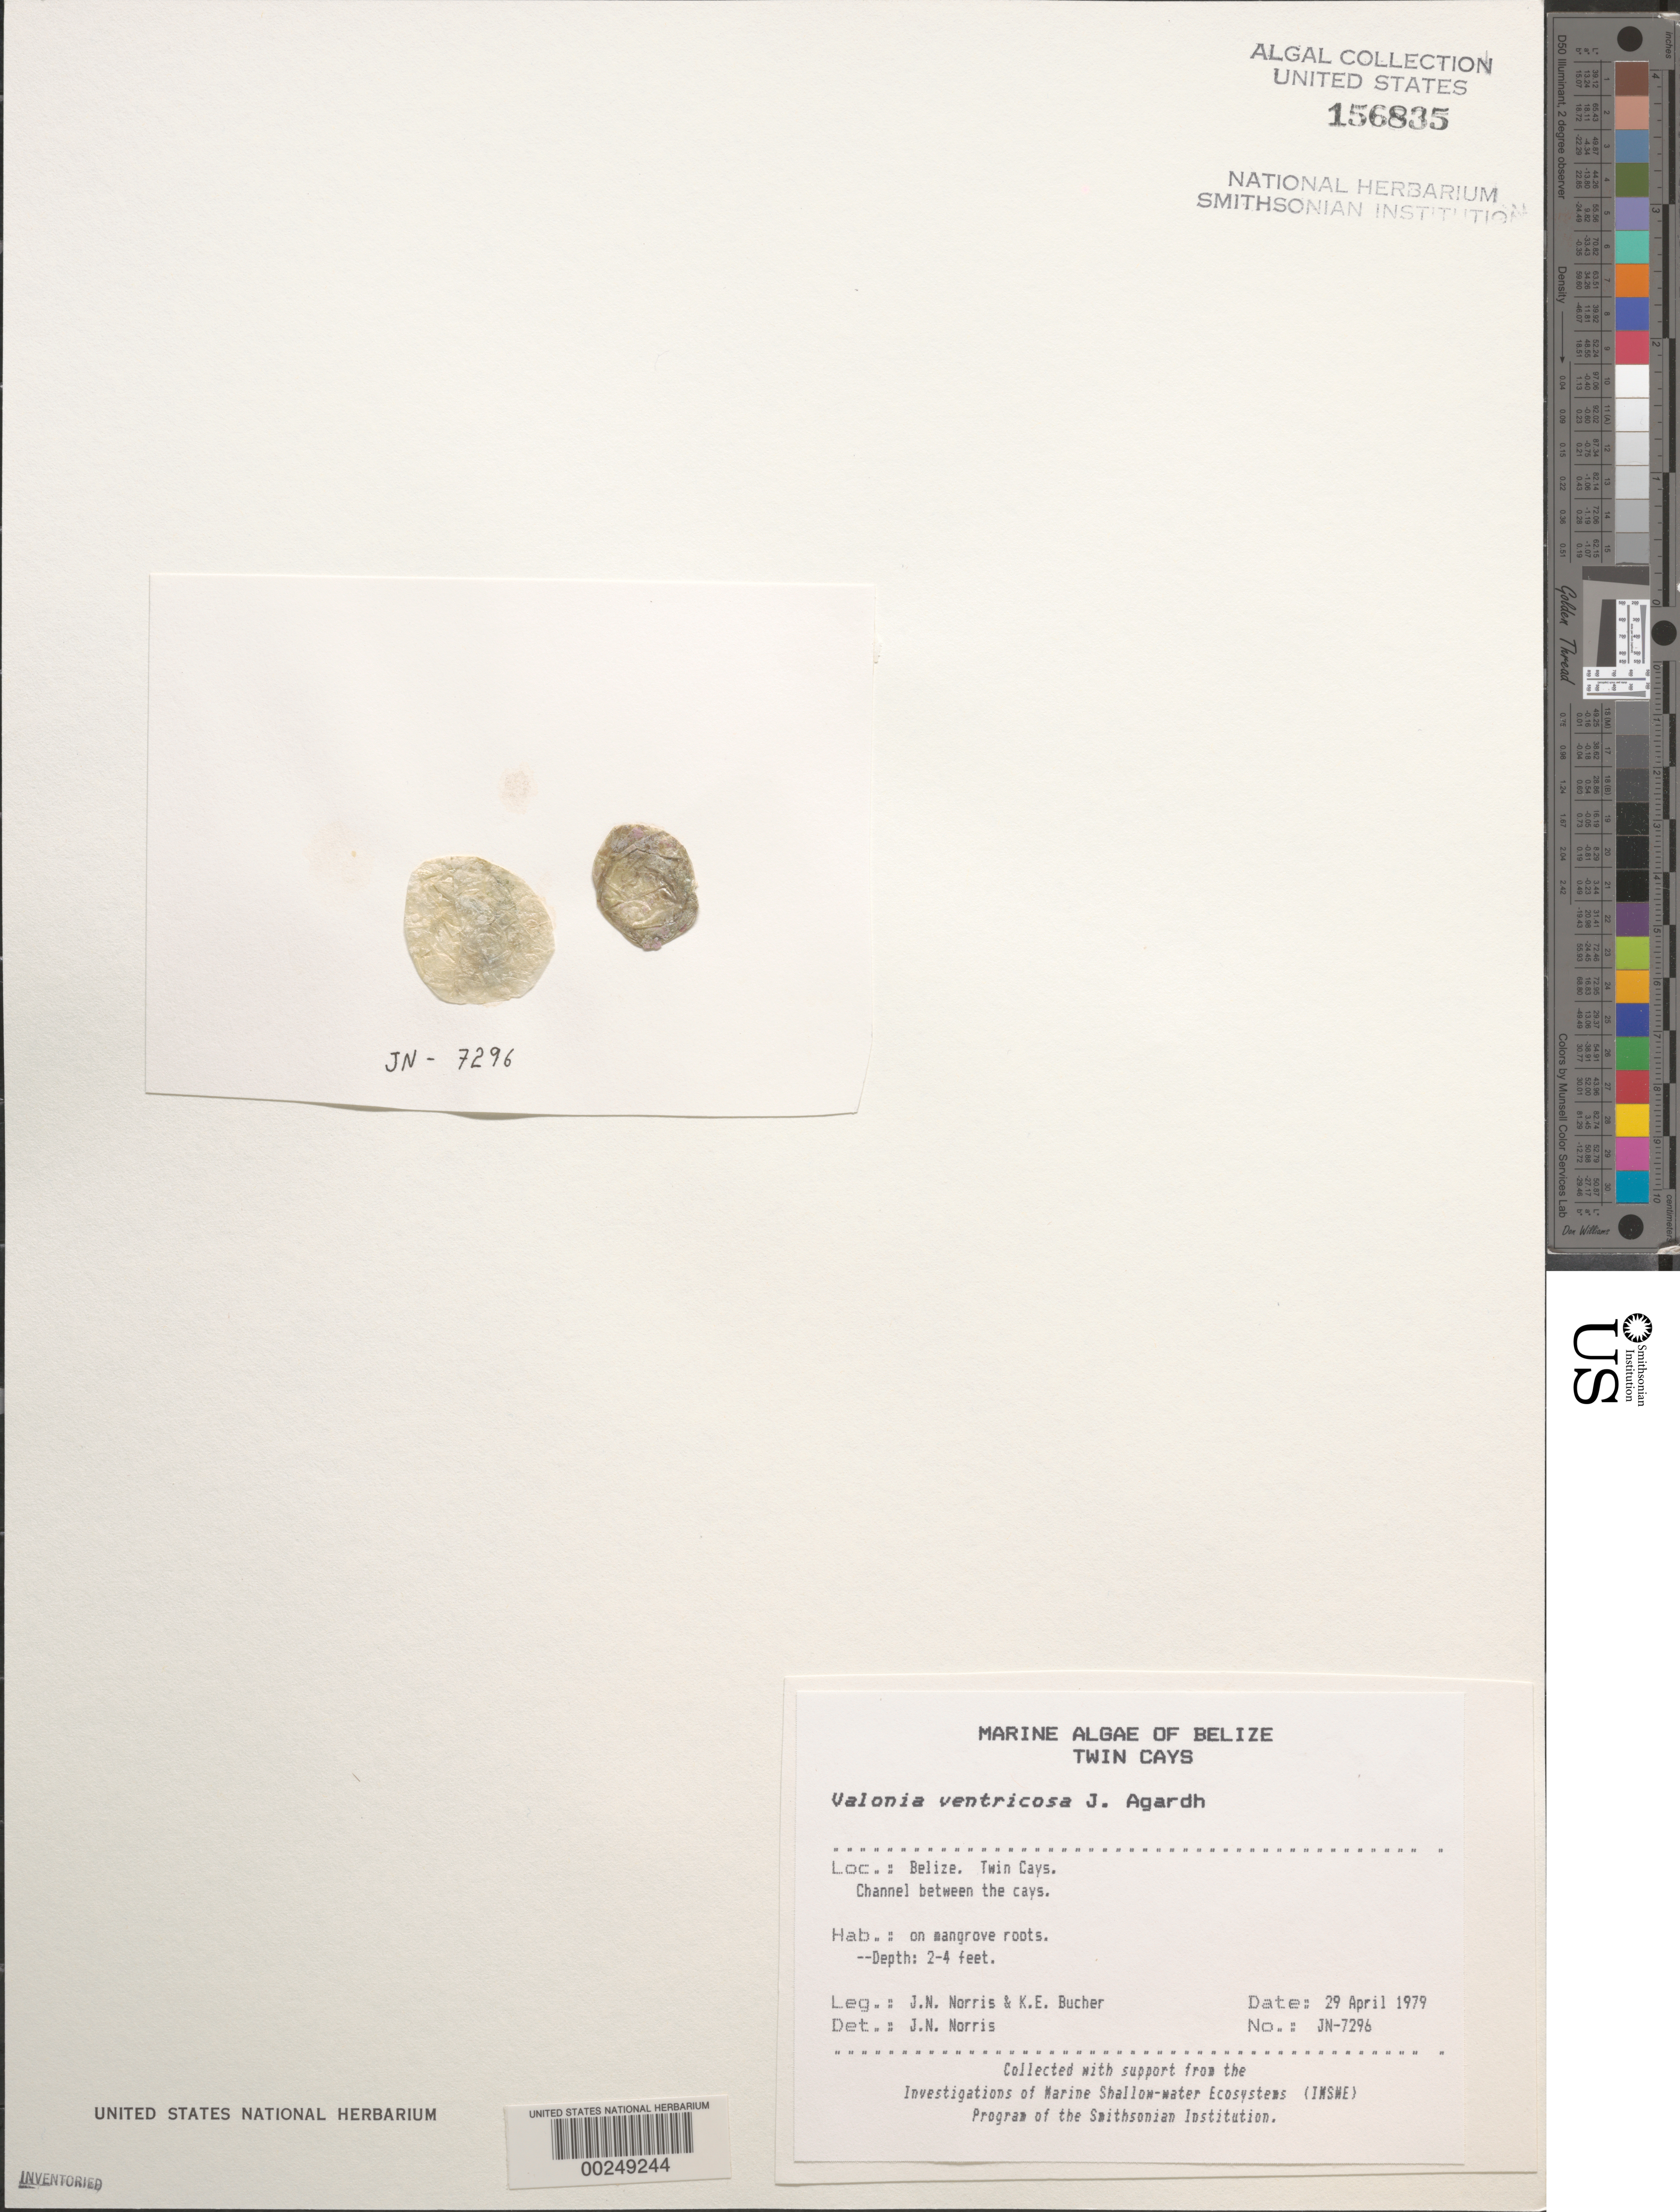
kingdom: Plantae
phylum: Chlorophyta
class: Ulvophyceae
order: Siphonocladales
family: Valoniaceae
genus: Valonia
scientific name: Valonia ventricosa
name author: J. Agardh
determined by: Norris, James N.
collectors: J. N. Norris & K. E. Bucher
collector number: JN-7296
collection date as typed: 29 Apr 1979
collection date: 1979-04-29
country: Belize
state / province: Stann Creek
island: Twin Cays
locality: Channel between Twin Cays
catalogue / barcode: US 156835